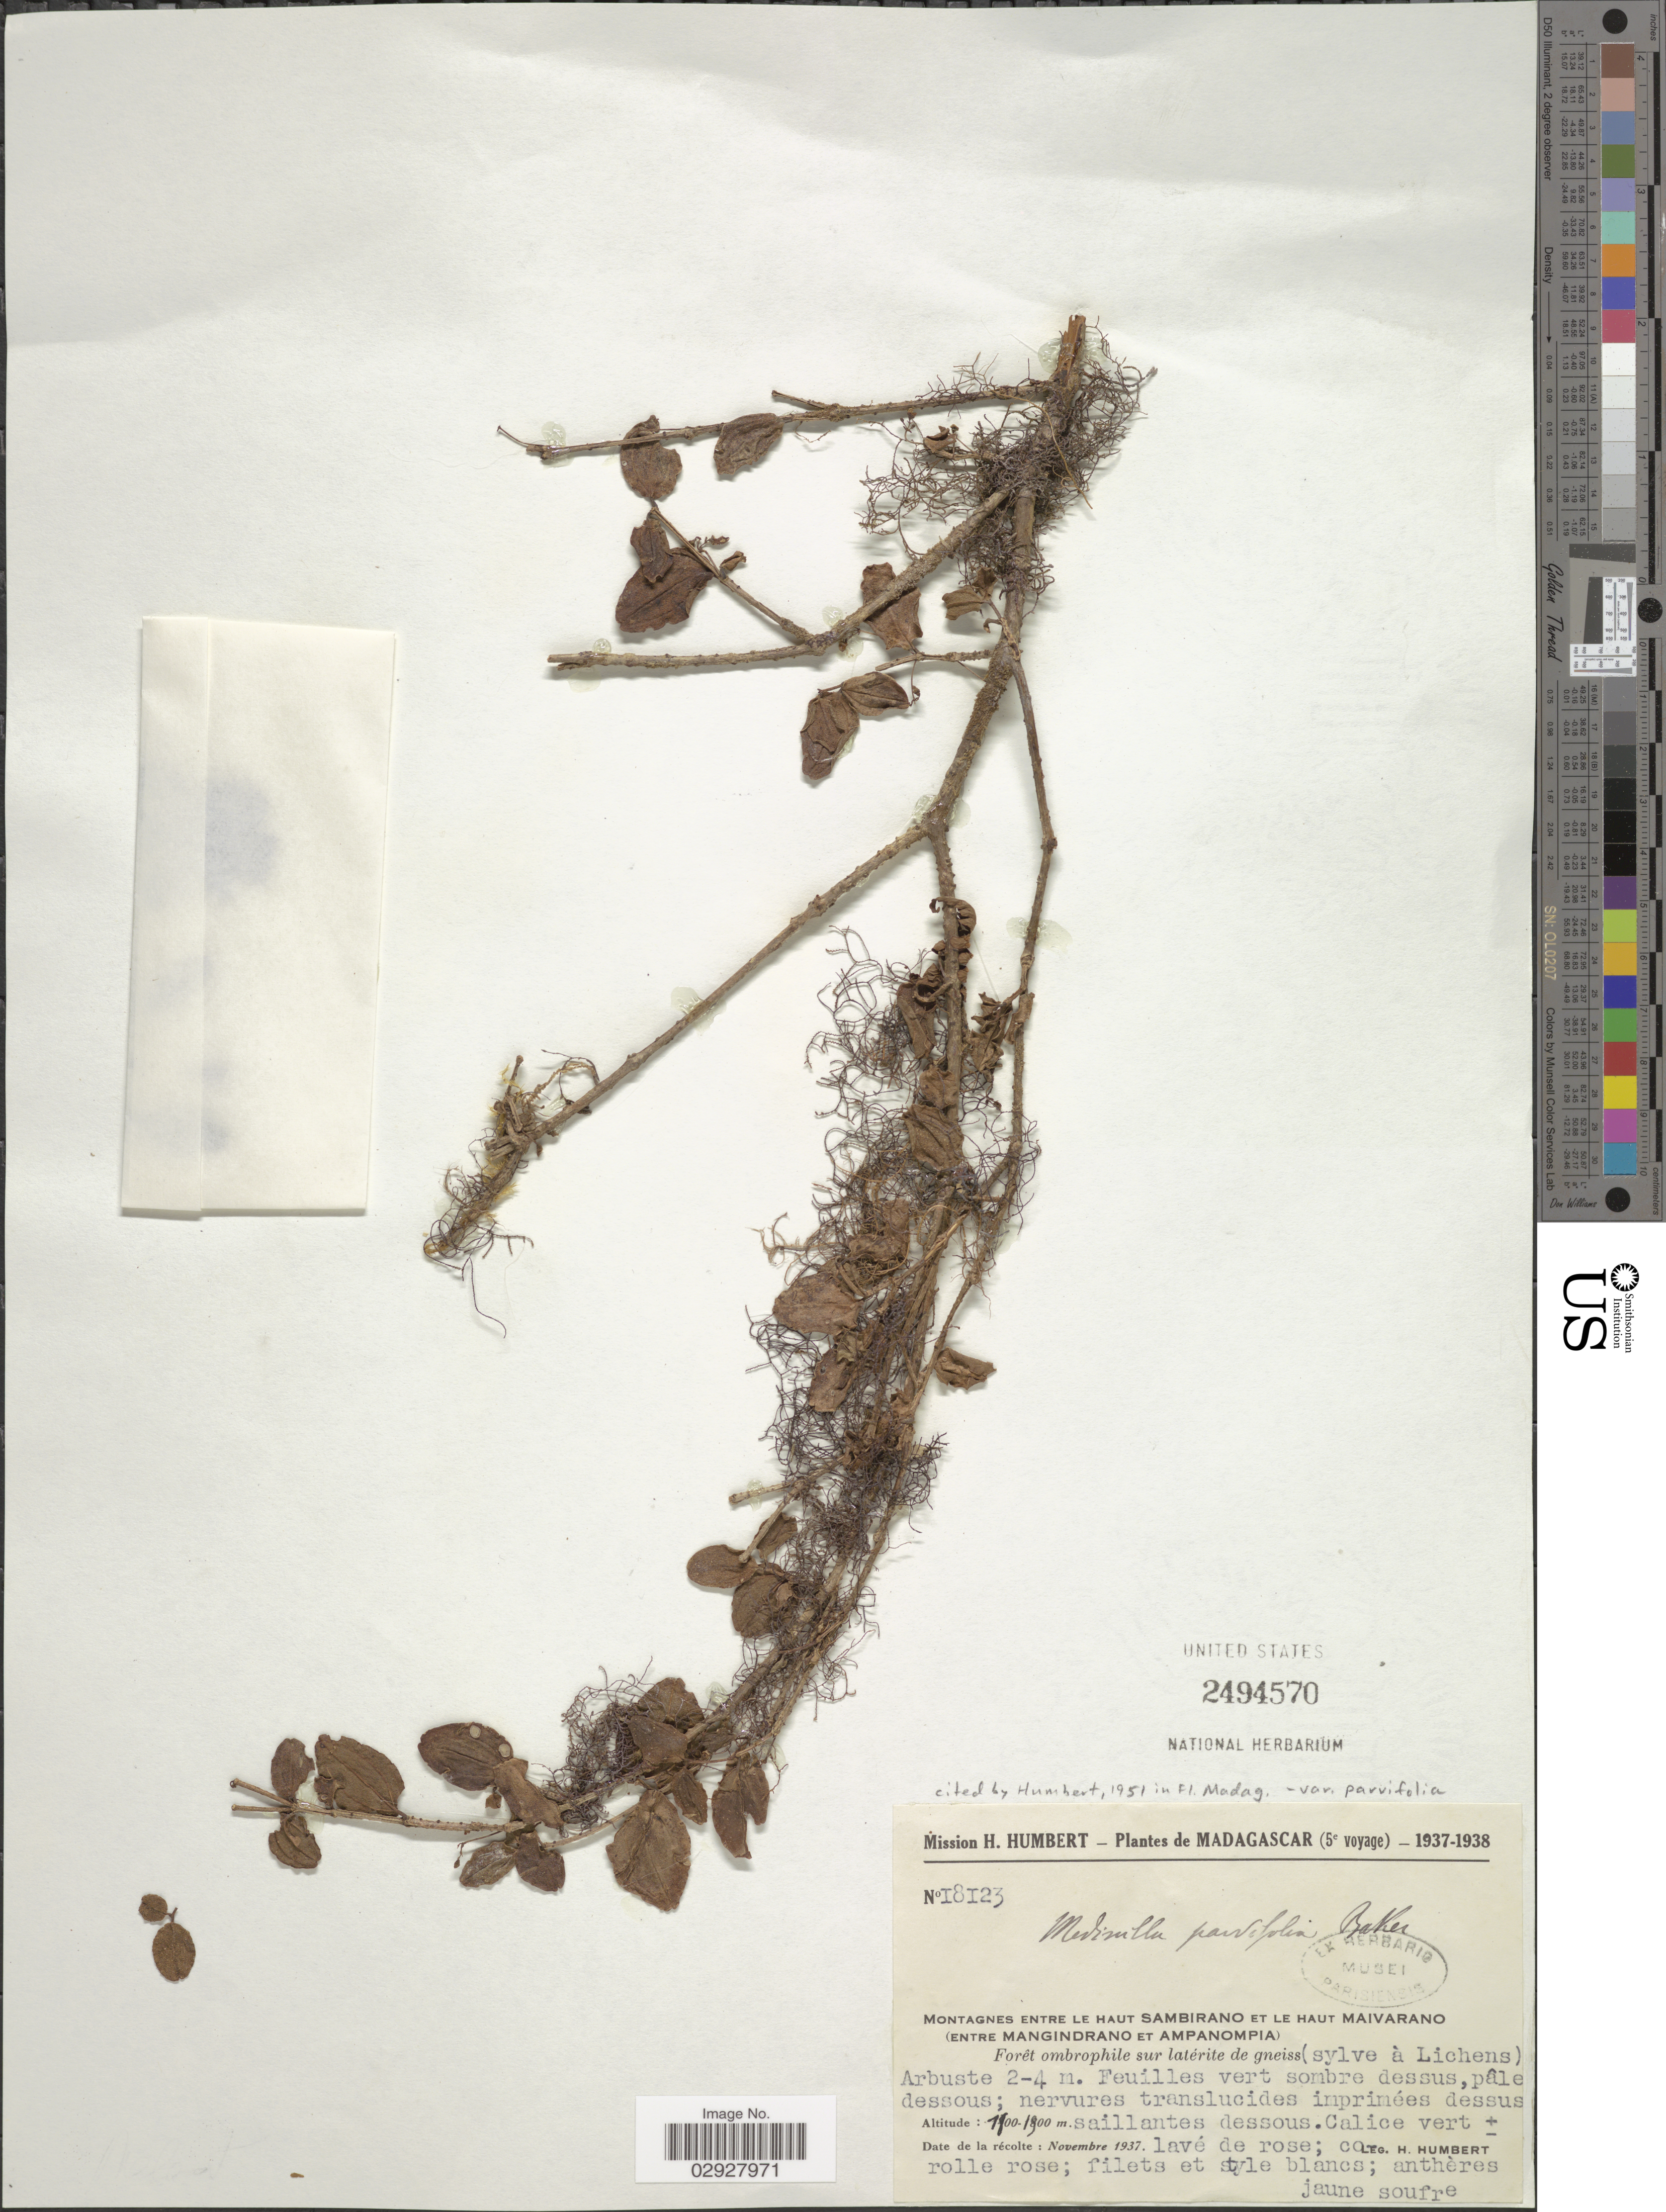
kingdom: Plantae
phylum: Tracheophyta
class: Magnoliopsida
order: Myrtales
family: Melastomataceae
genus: Medinilla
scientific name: Medinilla parvifolia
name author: Baker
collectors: H. Humbert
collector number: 18123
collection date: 1937-11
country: Madagascar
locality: Montagnes entre Le Haut Sambirano et Le Haut Maivarano (Entre Mangindrano et Ampanompia).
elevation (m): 1800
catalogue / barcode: US 2494570